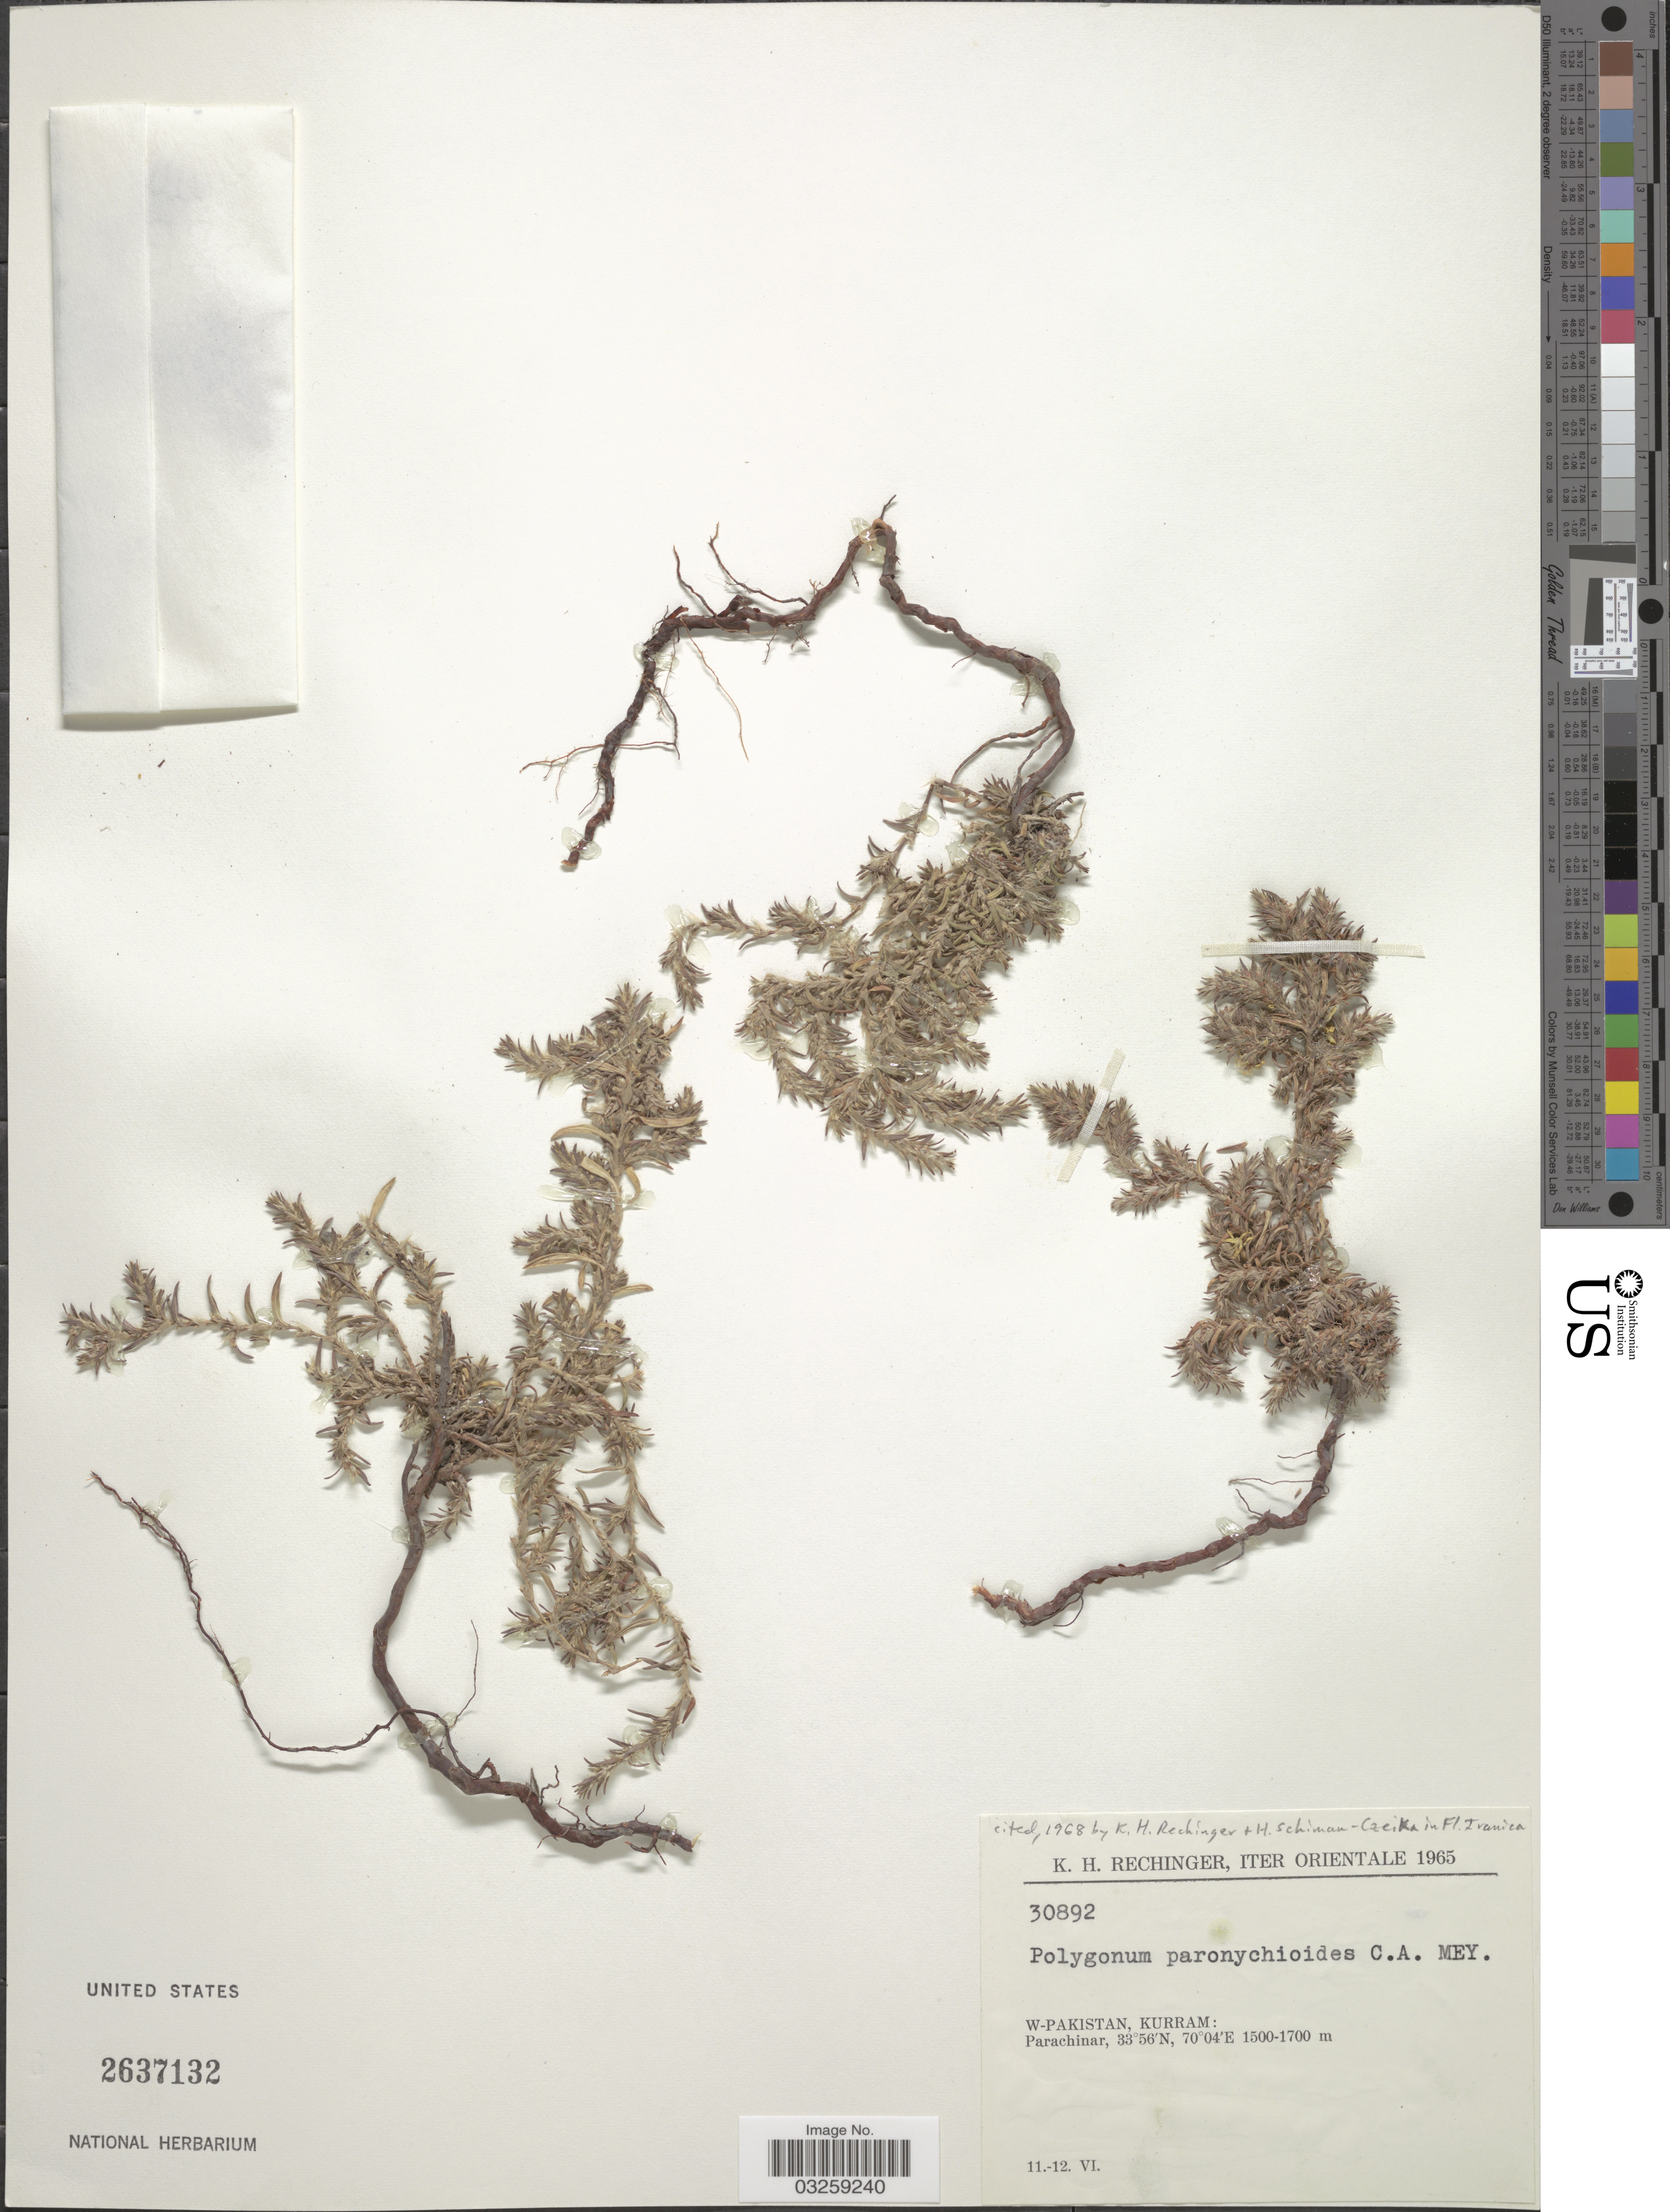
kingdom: Plantae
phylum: Tracheophyta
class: Magnoliopsida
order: Caryophyllales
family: Polygonaceae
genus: Polygonum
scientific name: Polygonum paronychioides Small, nom. illeg.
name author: Small ex Rydb.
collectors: K. H. Rechinger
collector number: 30892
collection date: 1965-06-11/1965-06-12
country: Pakistan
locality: Iter Orientale. W-Pakistan, Kurram: Parachinar.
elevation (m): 1500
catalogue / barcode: US 2637132